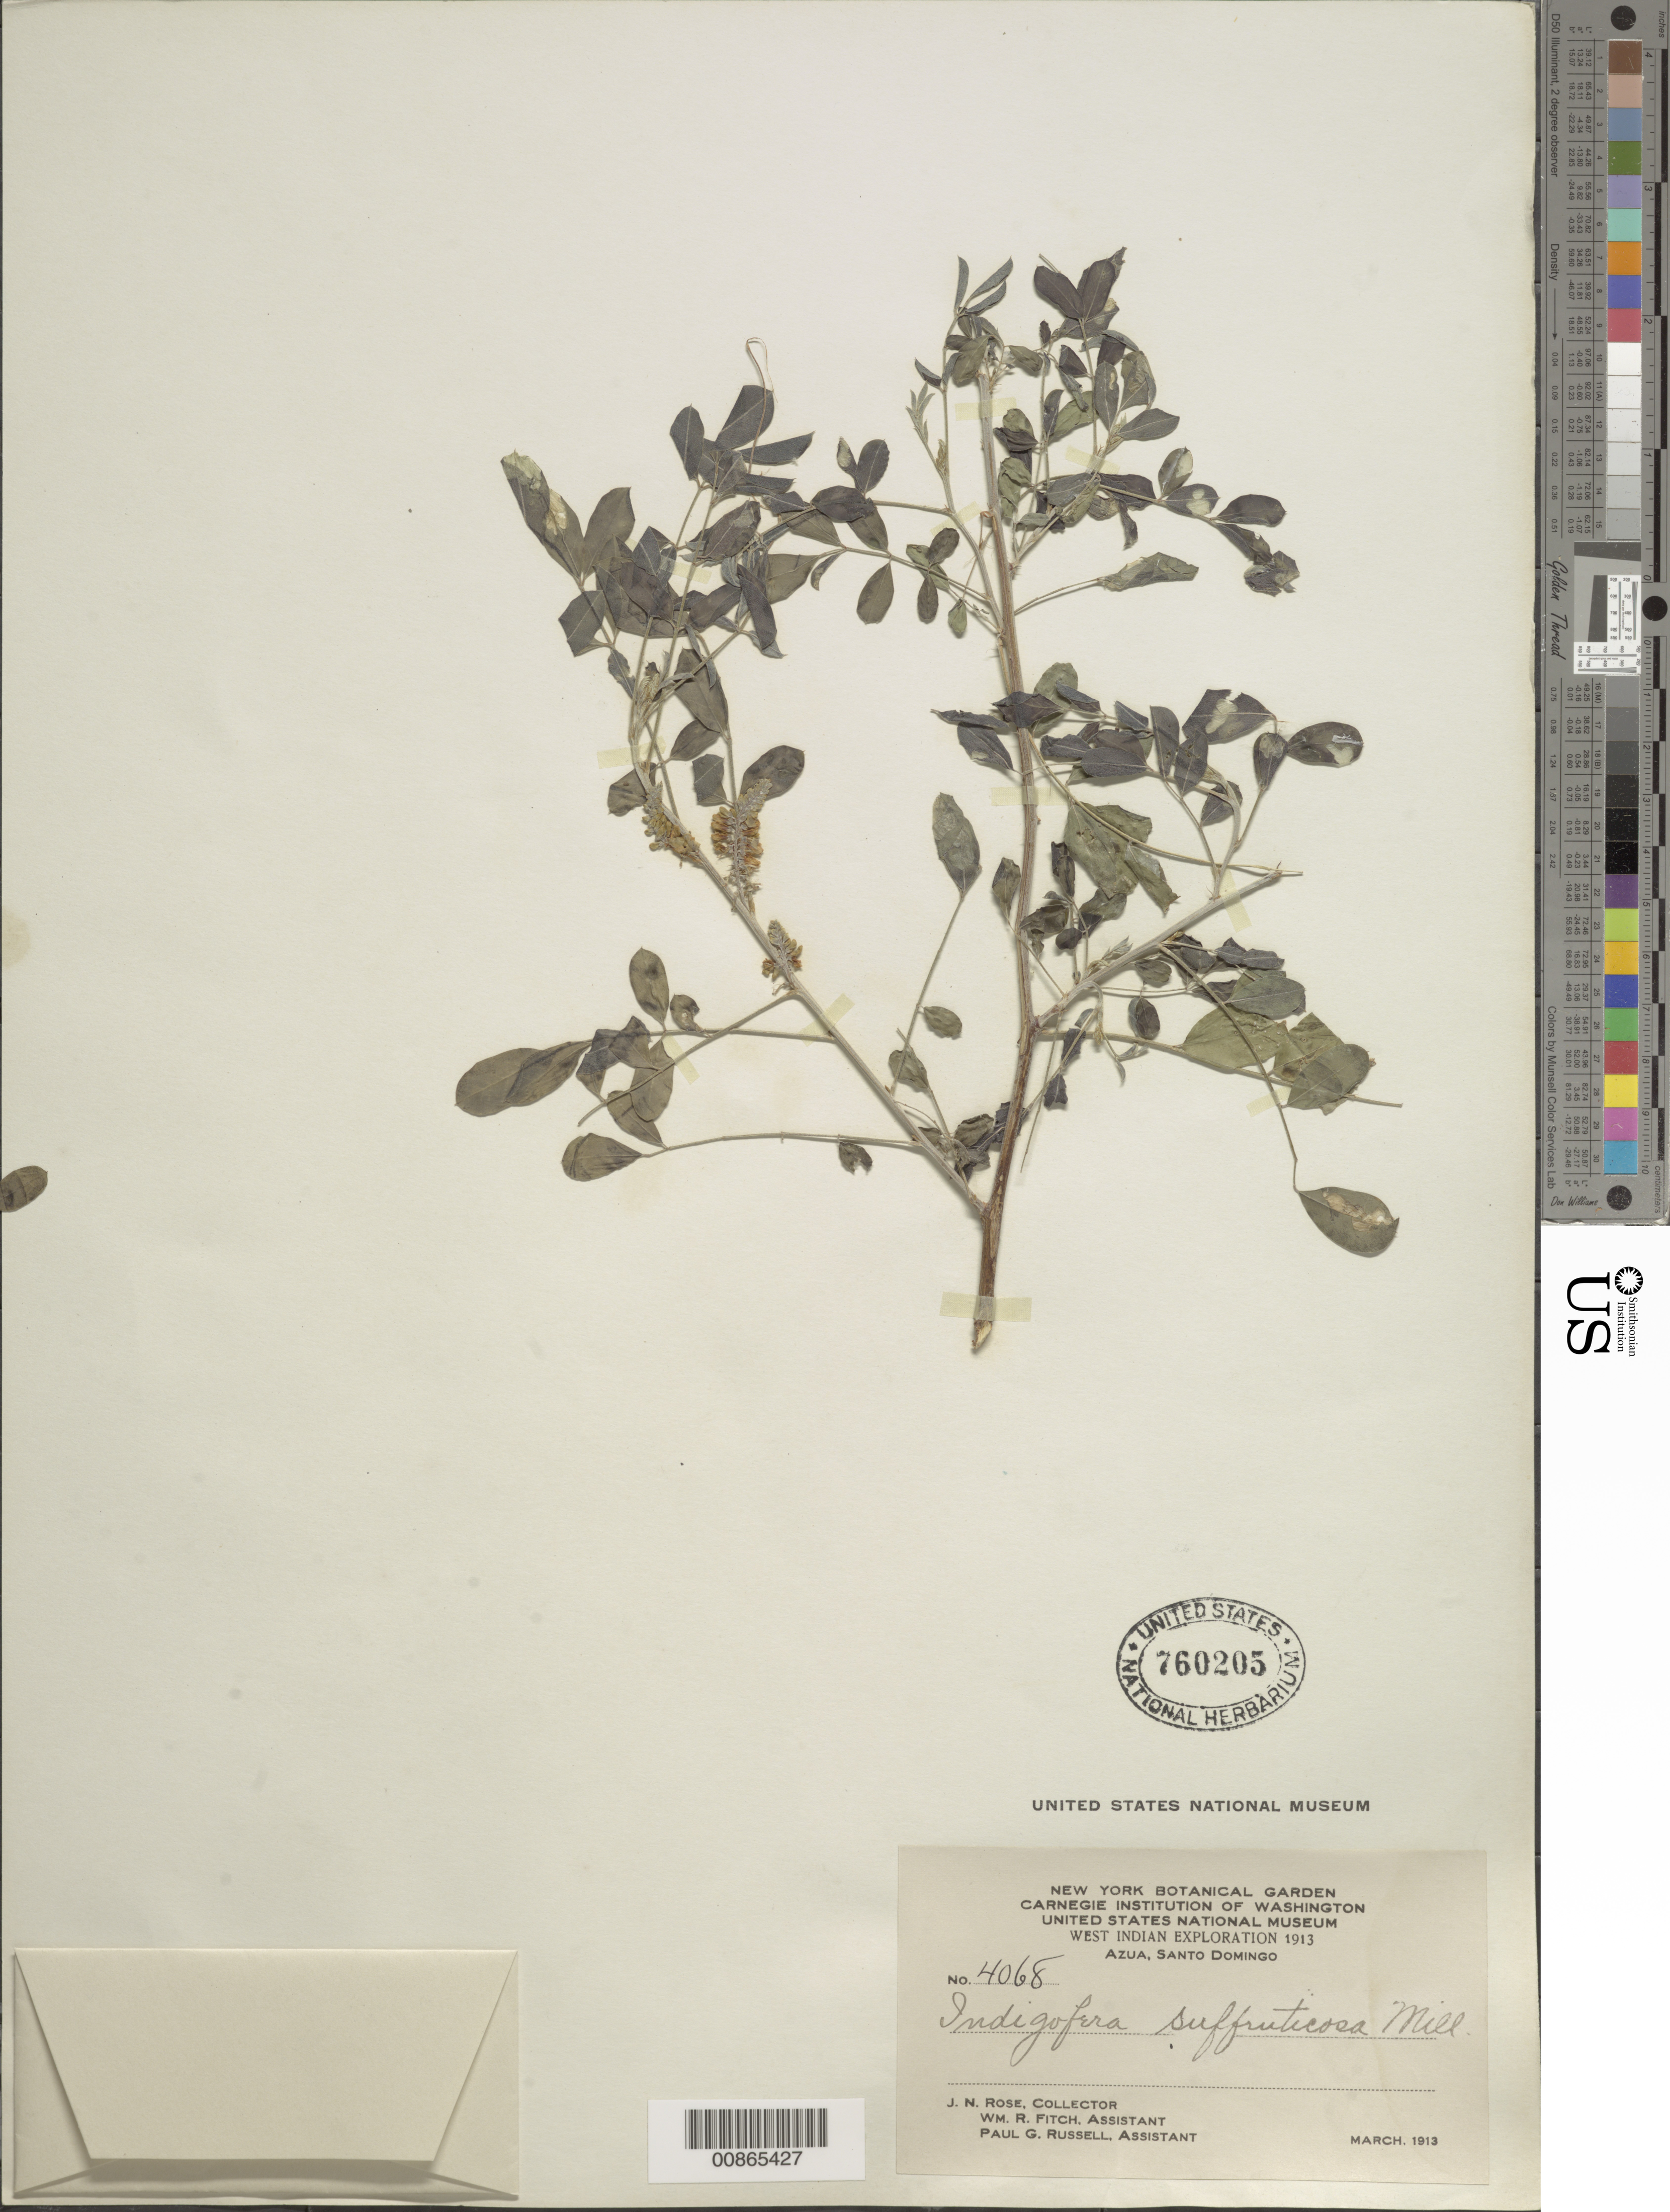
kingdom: Plantae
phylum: Tracheophyta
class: Magnoliopsida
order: Fabales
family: Fabaceae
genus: Indigofera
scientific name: Indigofera suffruticosa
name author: Mill.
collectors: J. N. Rose, W. R. Fitch & P. G. Russell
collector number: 4068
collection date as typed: Mar 1913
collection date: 1913-03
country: Dominican Republic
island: Hispaniola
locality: Azua, Santo Domingo.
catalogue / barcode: US 760205